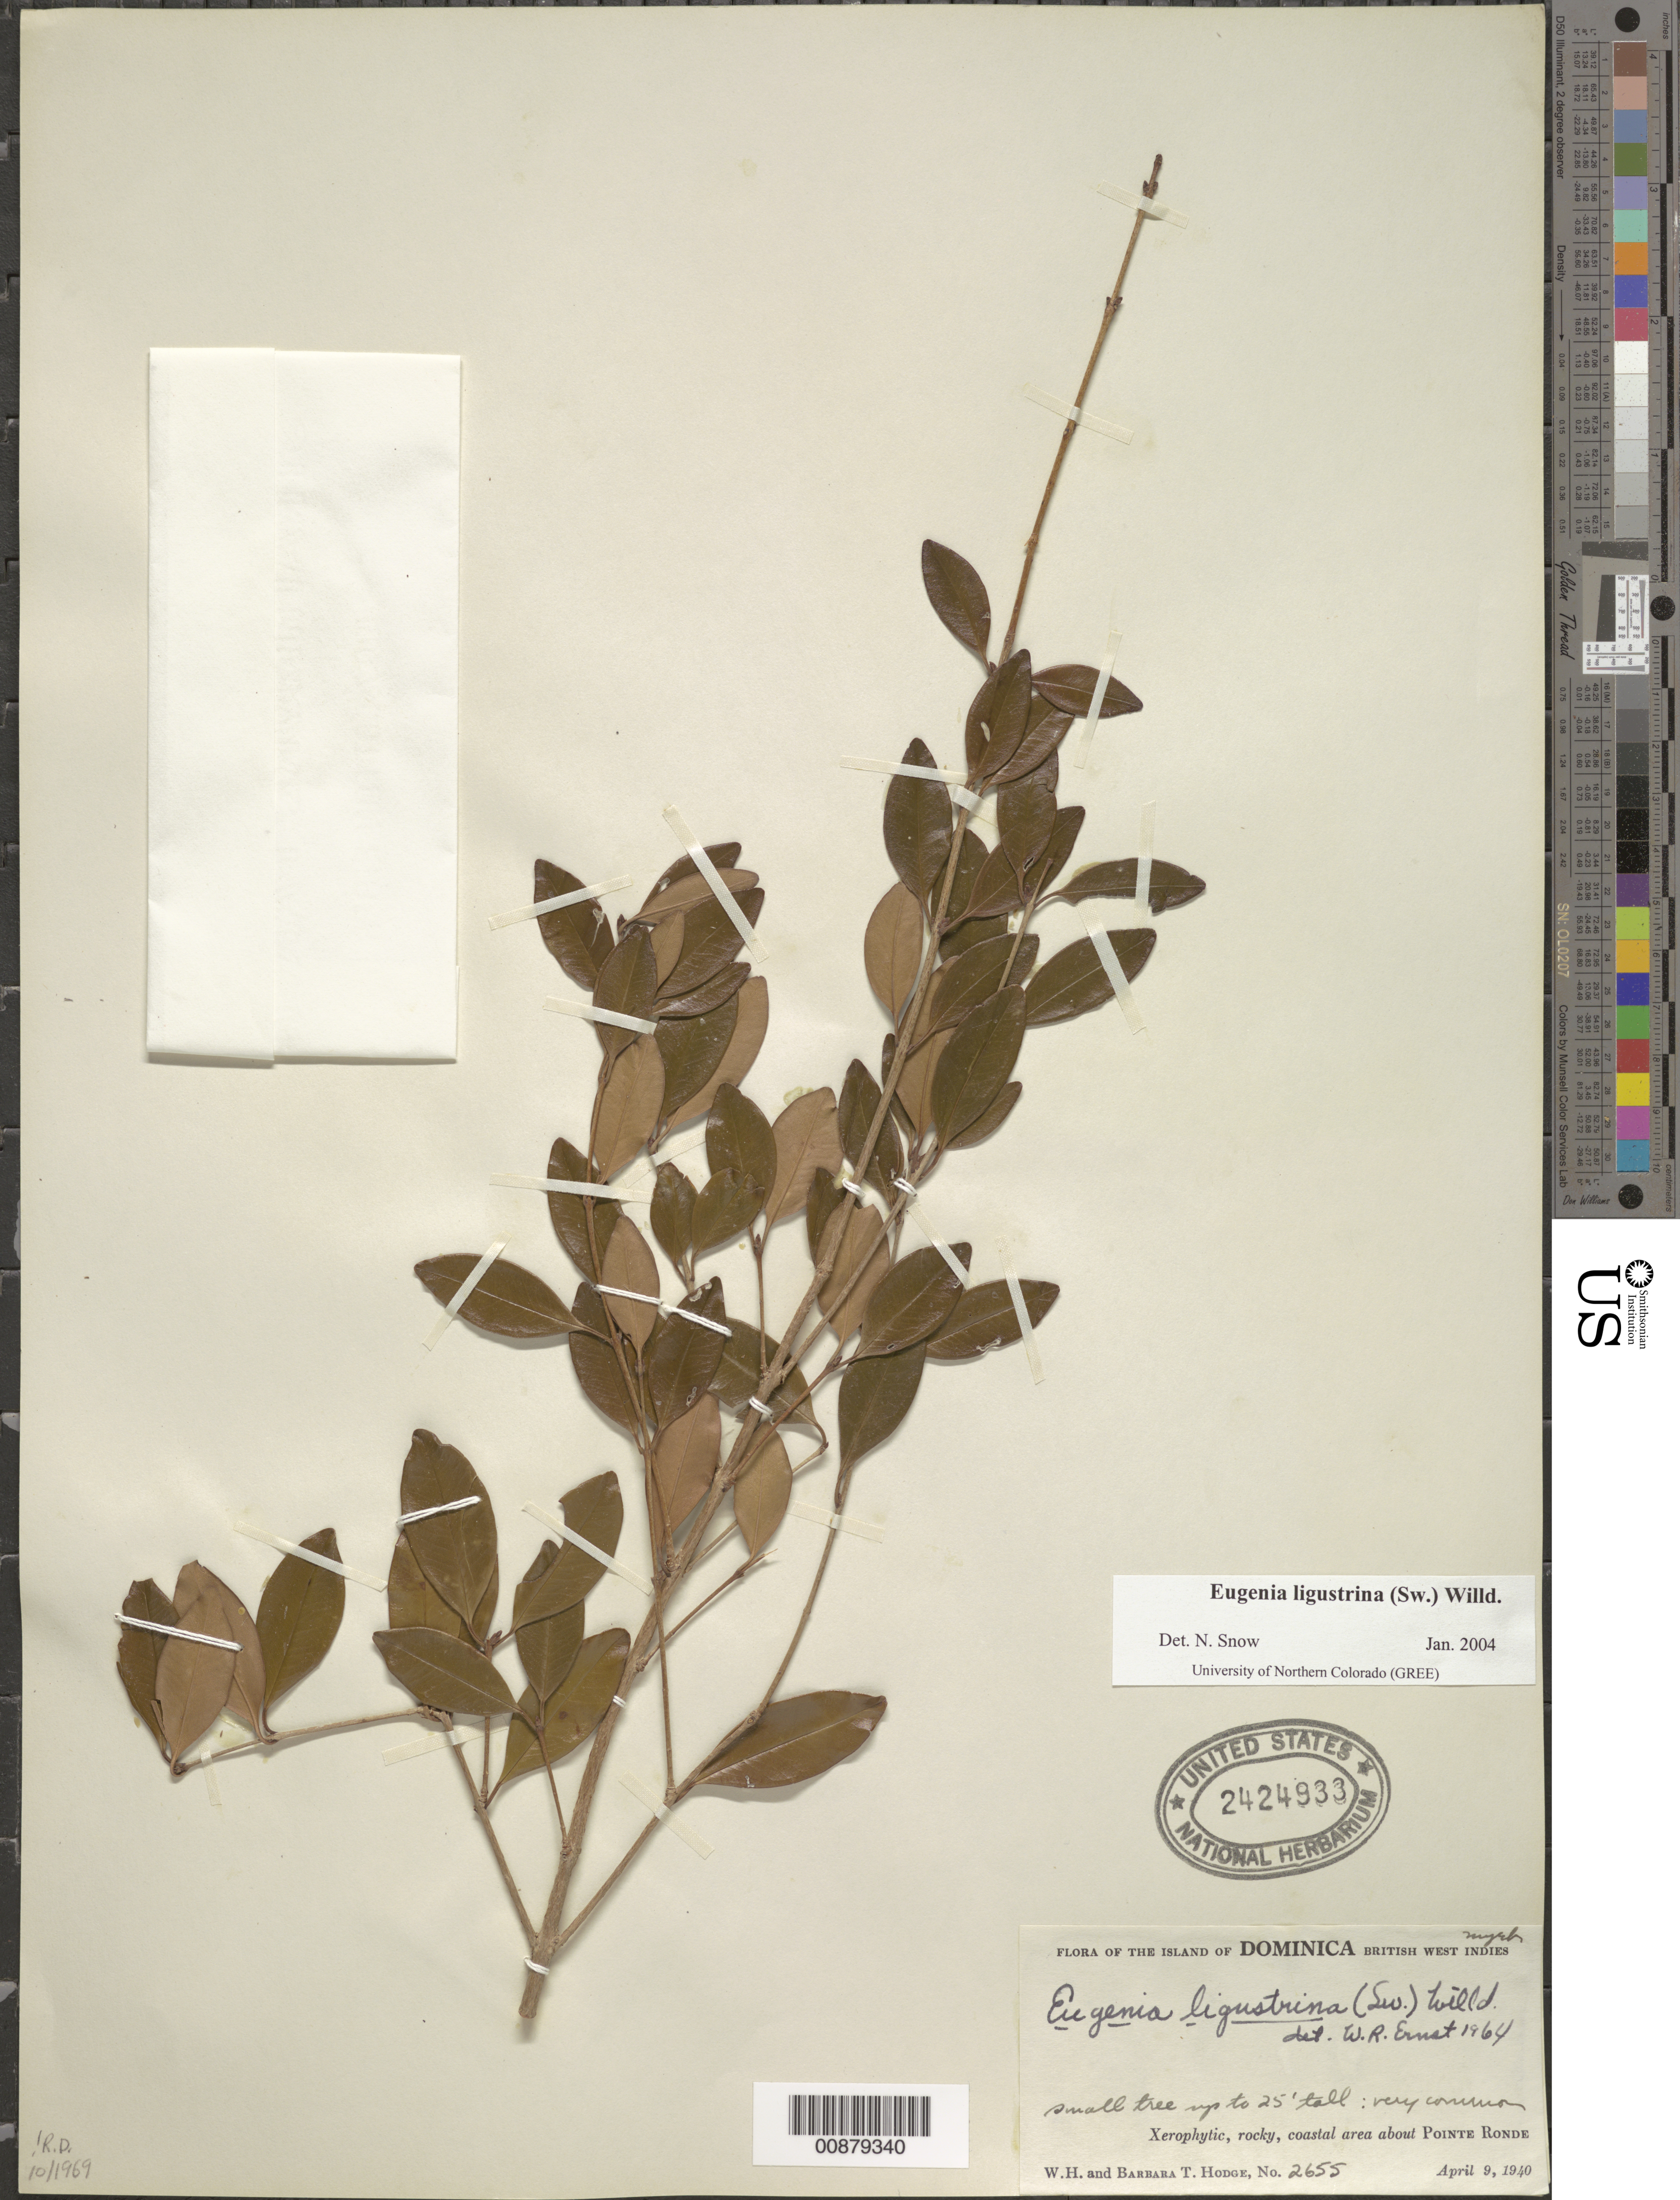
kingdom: Plantae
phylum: Tracheophyta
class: Magnoliopsida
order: Myrtales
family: Myrtaceae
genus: Eugenia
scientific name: Eugenia ligustrina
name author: (Sw.) Willd.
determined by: Snow, N. W.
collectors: W. Hodge & B. Hodge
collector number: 2655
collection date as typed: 09 Apr 1940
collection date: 1940-04-09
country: Dominica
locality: Pointe Ronde.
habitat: Xerophytic, rocky coastal area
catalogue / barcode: US 2424933